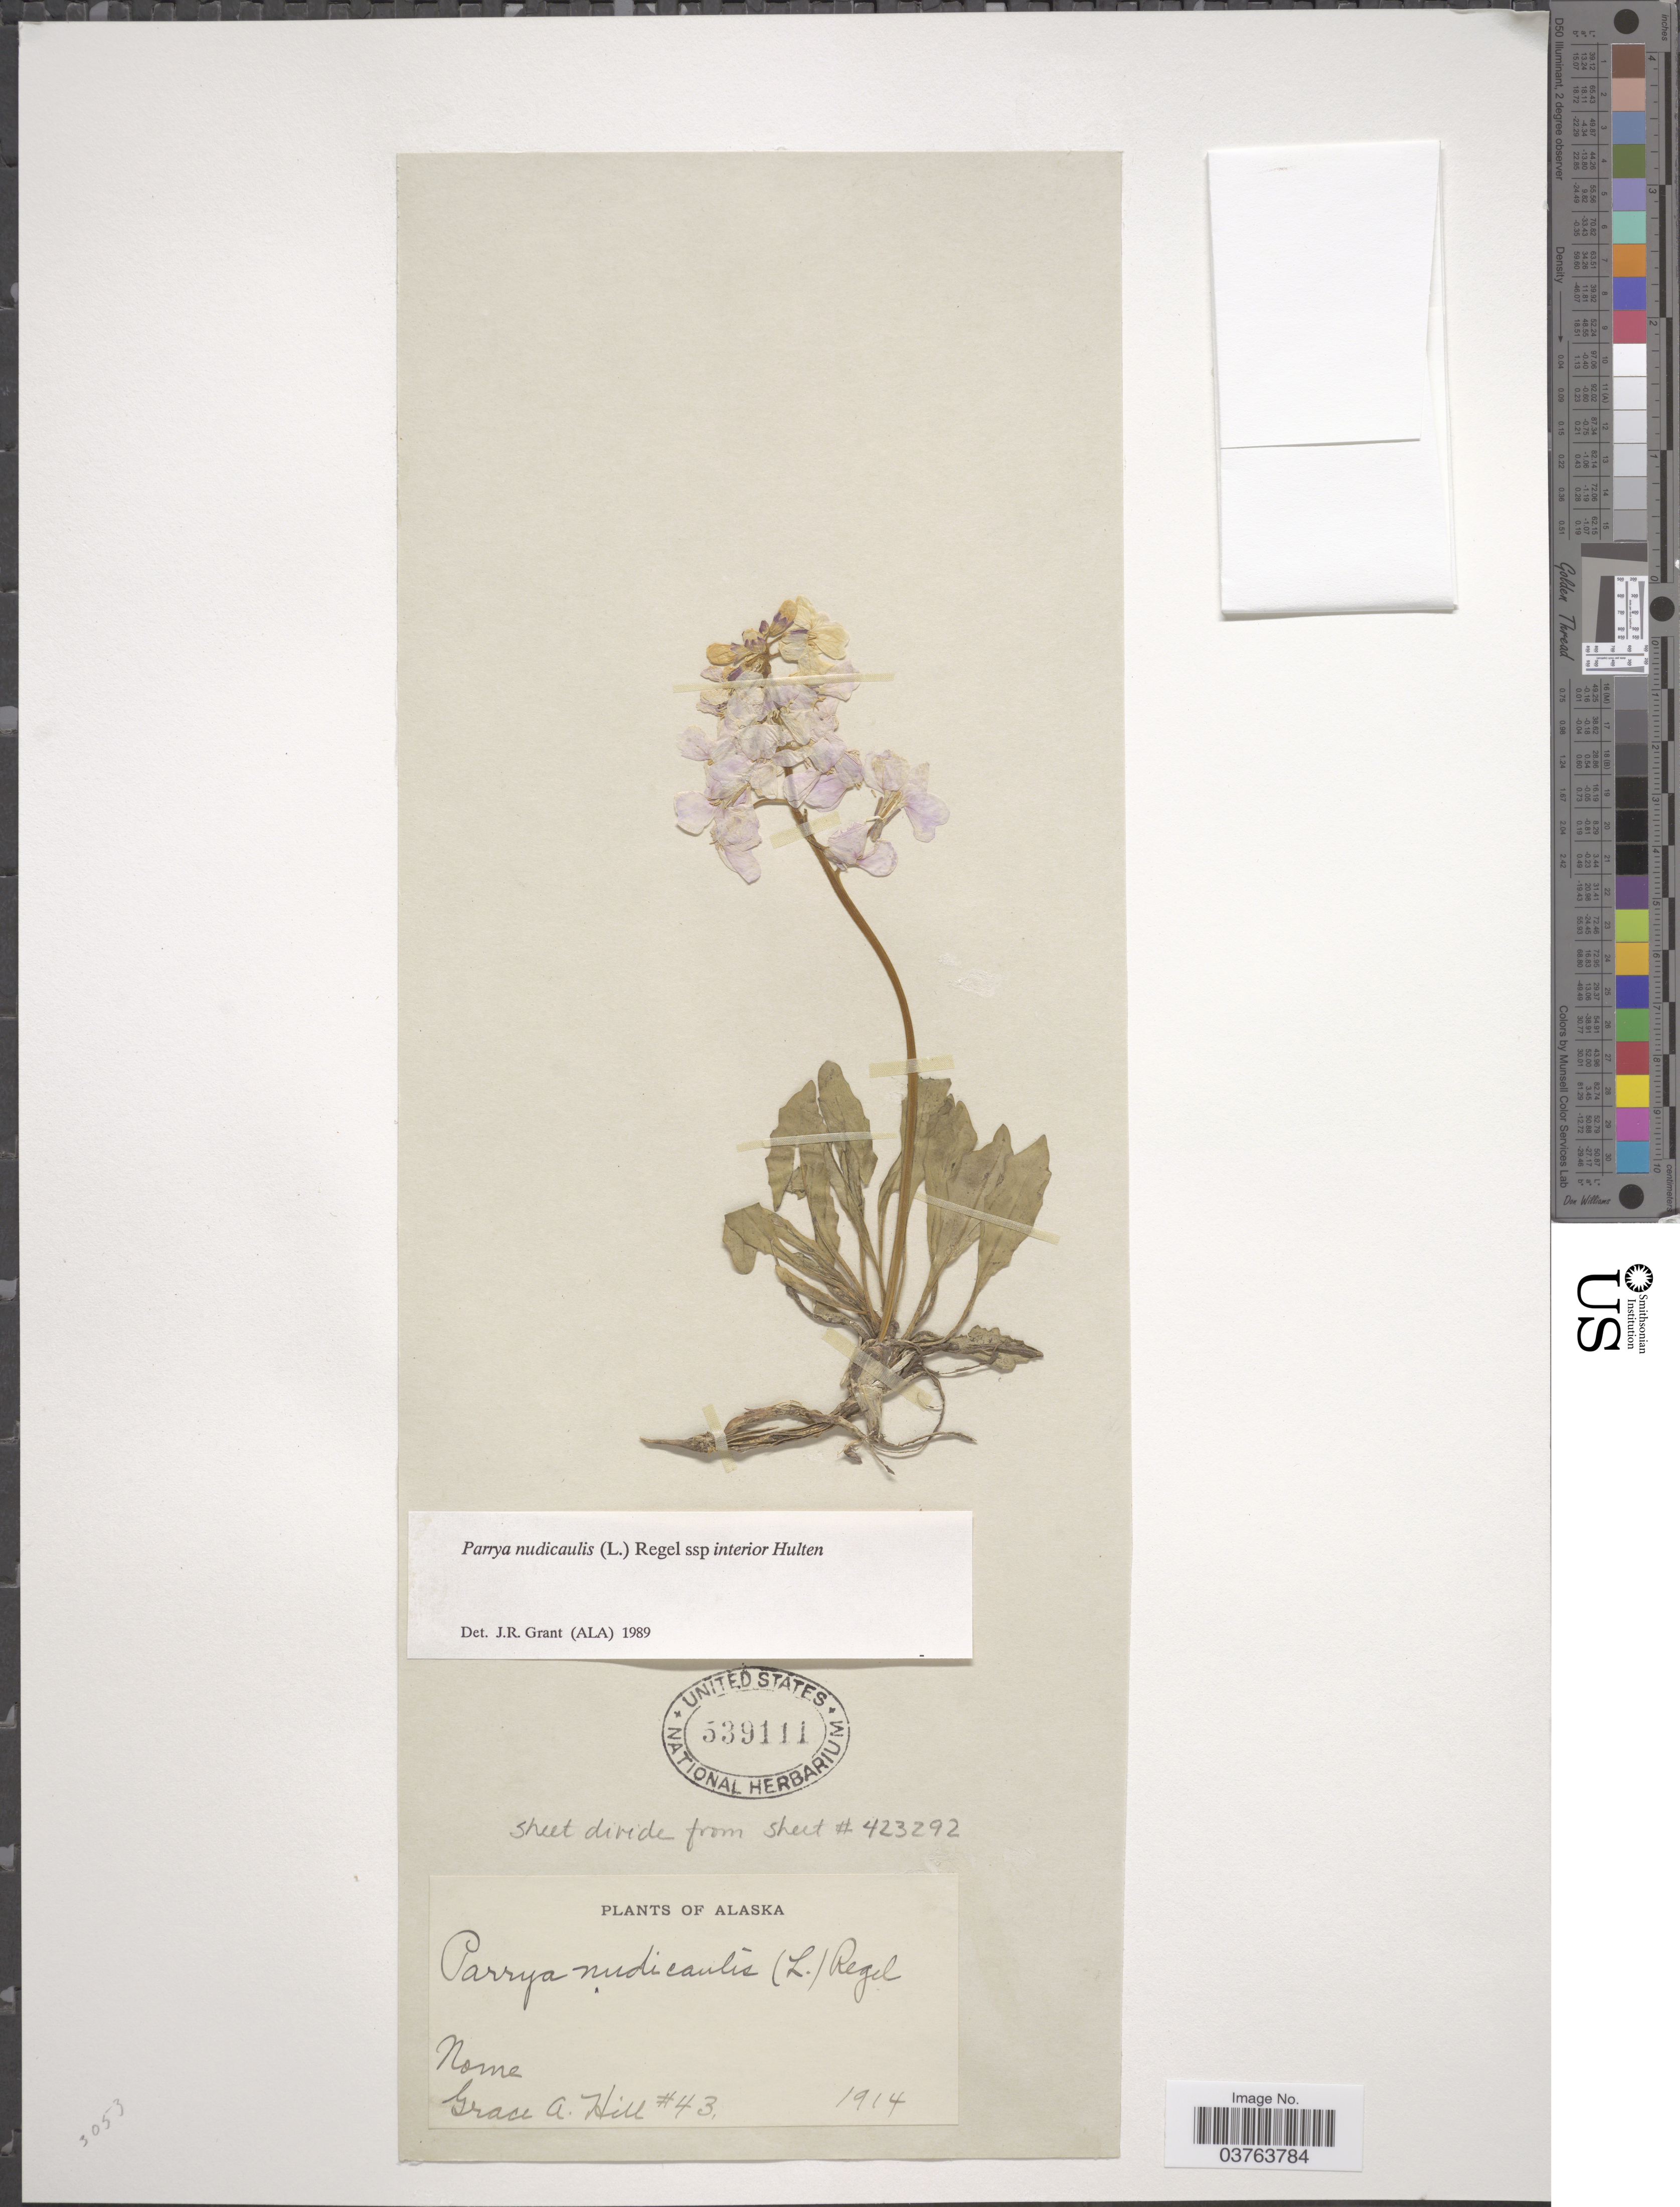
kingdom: Plantae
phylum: Tracheophyta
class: Magnoliopsida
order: Brassicales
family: Brassicaceae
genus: Parrya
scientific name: Parrya nudicaulis subsp. interior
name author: Hultén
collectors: G. A. Hill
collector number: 43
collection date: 1914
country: United States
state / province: Alaska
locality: Nome.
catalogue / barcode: US 539111